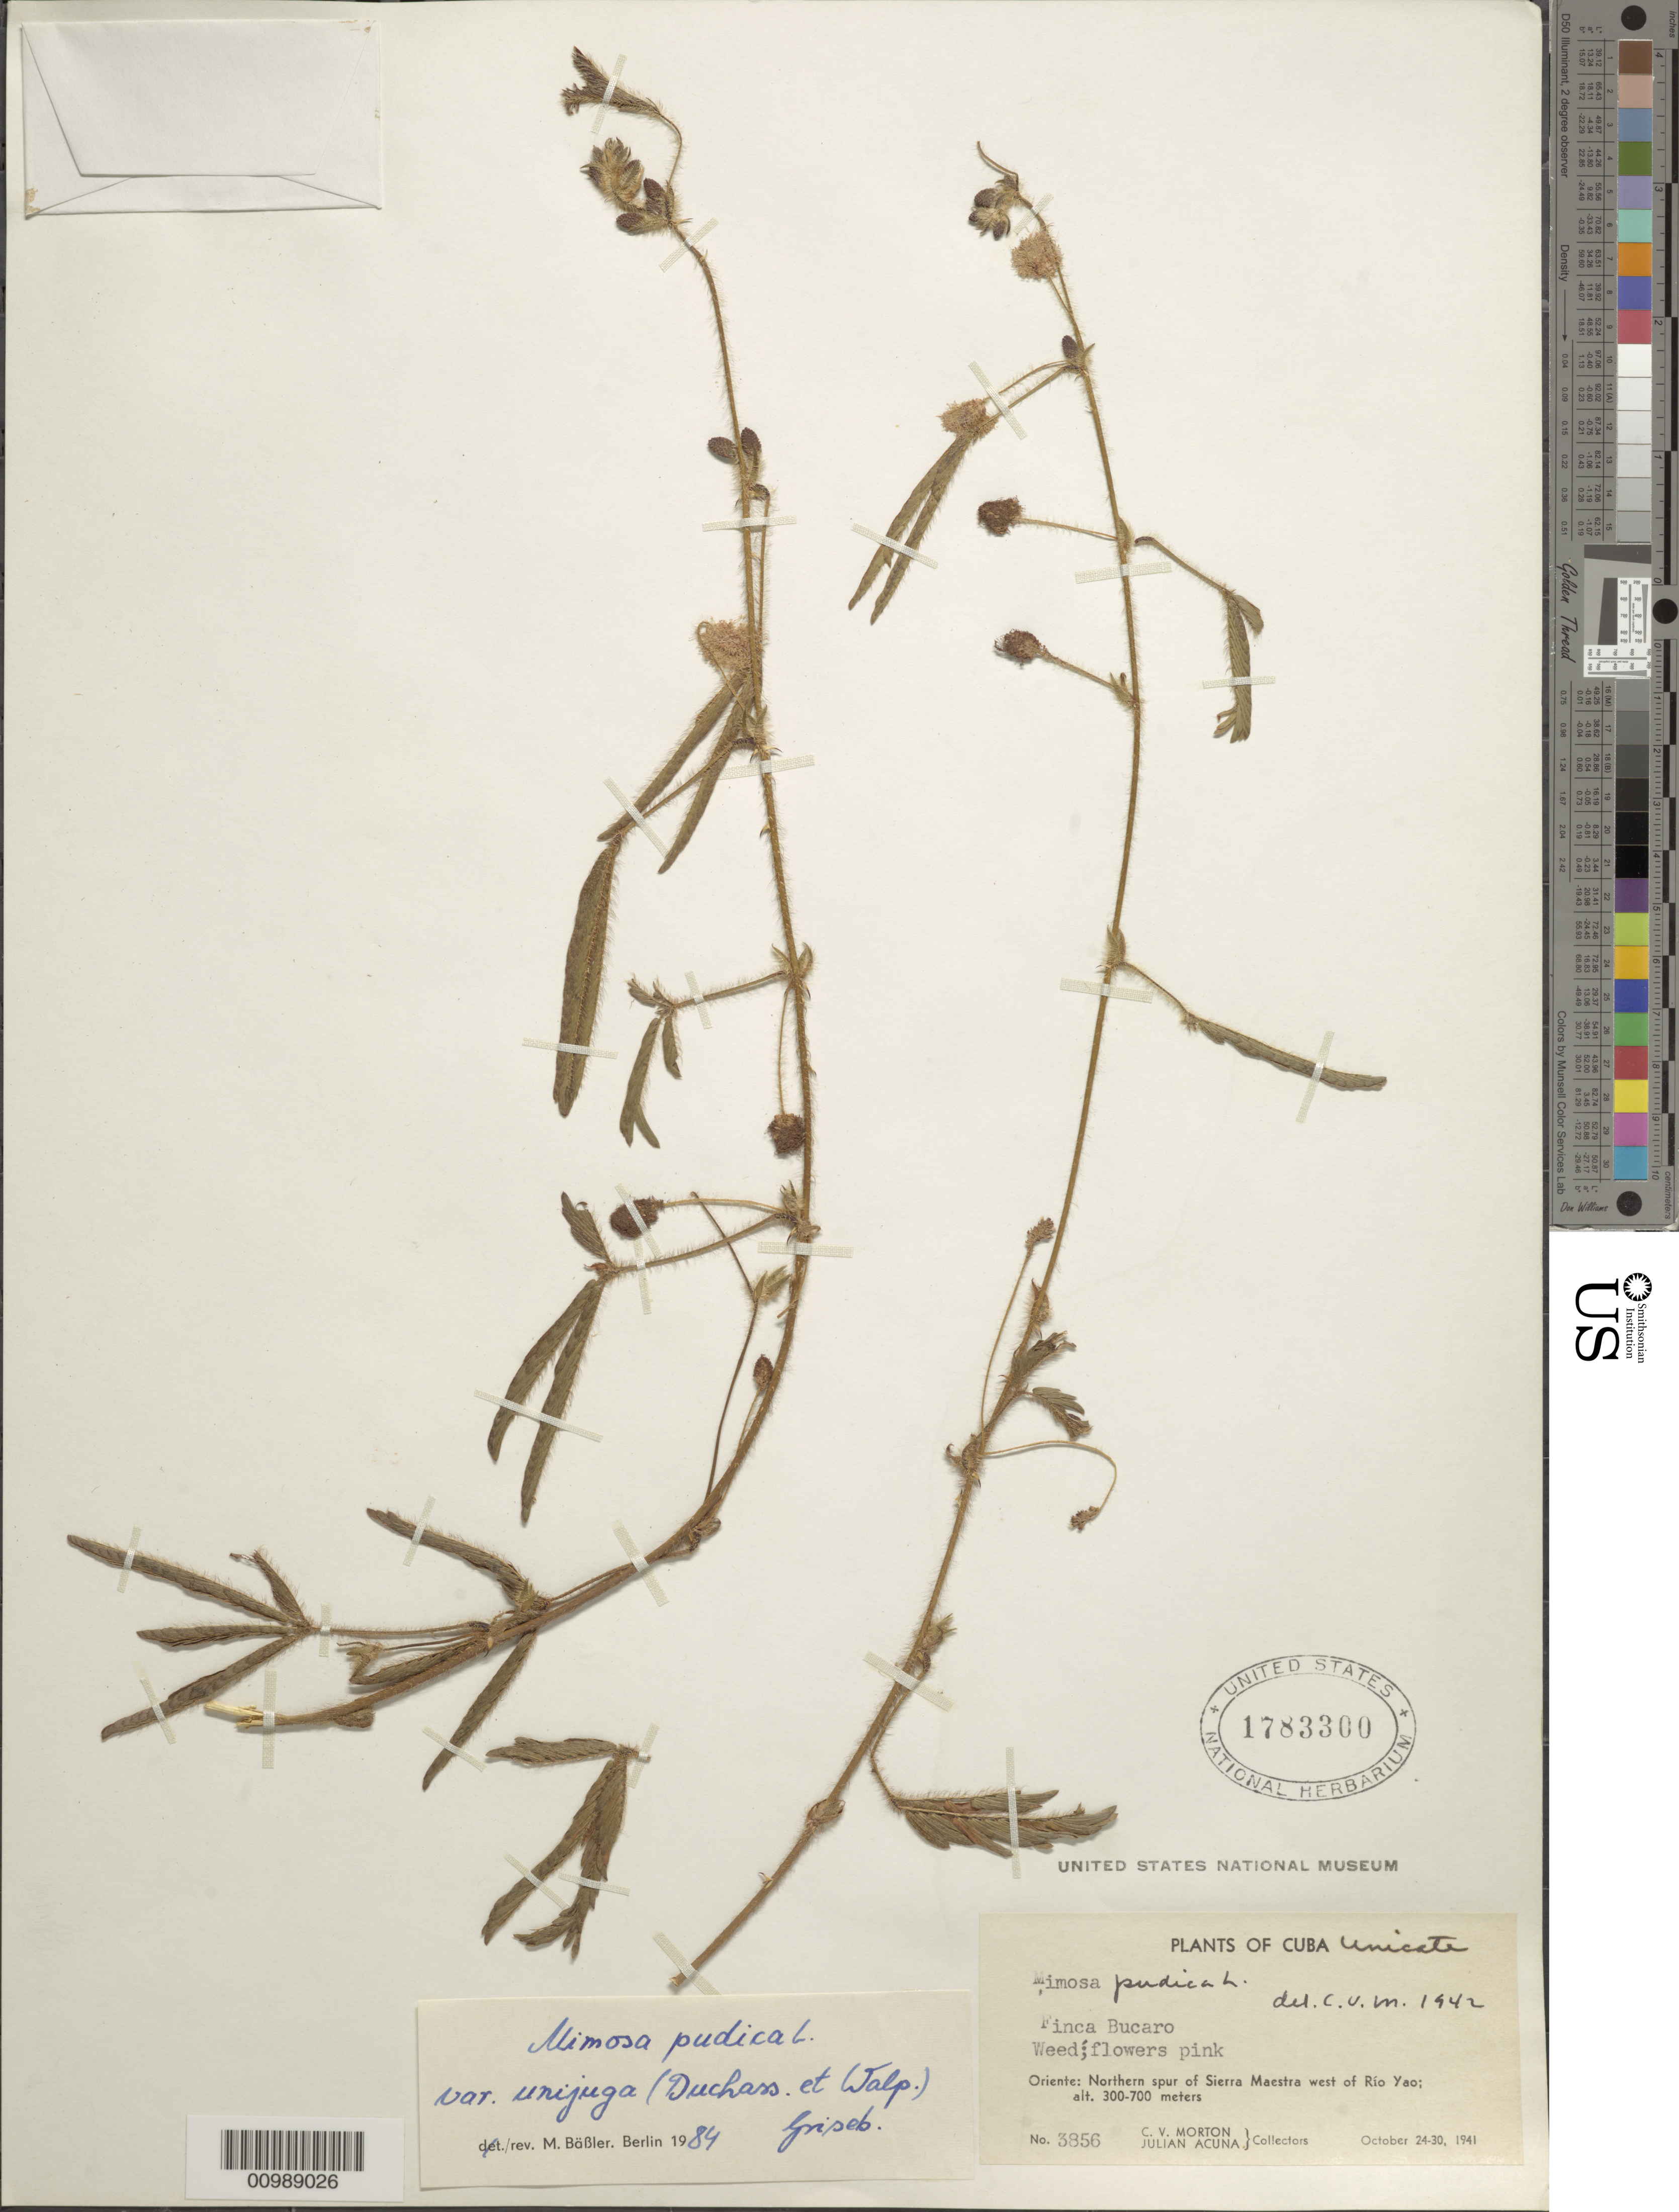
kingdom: Plantae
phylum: Tracheophyta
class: Magnoliopsida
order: Fabales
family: Fabaceae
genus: Mimosa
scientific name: Mimosa pudica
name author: L.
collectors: C. V. Morton & J. Acuña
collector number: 3856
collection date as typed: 24 Oct 1941 to 30 Oct 1941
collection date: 1941-10-24/1941-10-30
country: Cuba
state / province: Oriente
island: Cuba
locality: Northern spur of Sierra Maestra W of Rio Yao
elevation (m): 300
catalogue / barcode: US 1783300